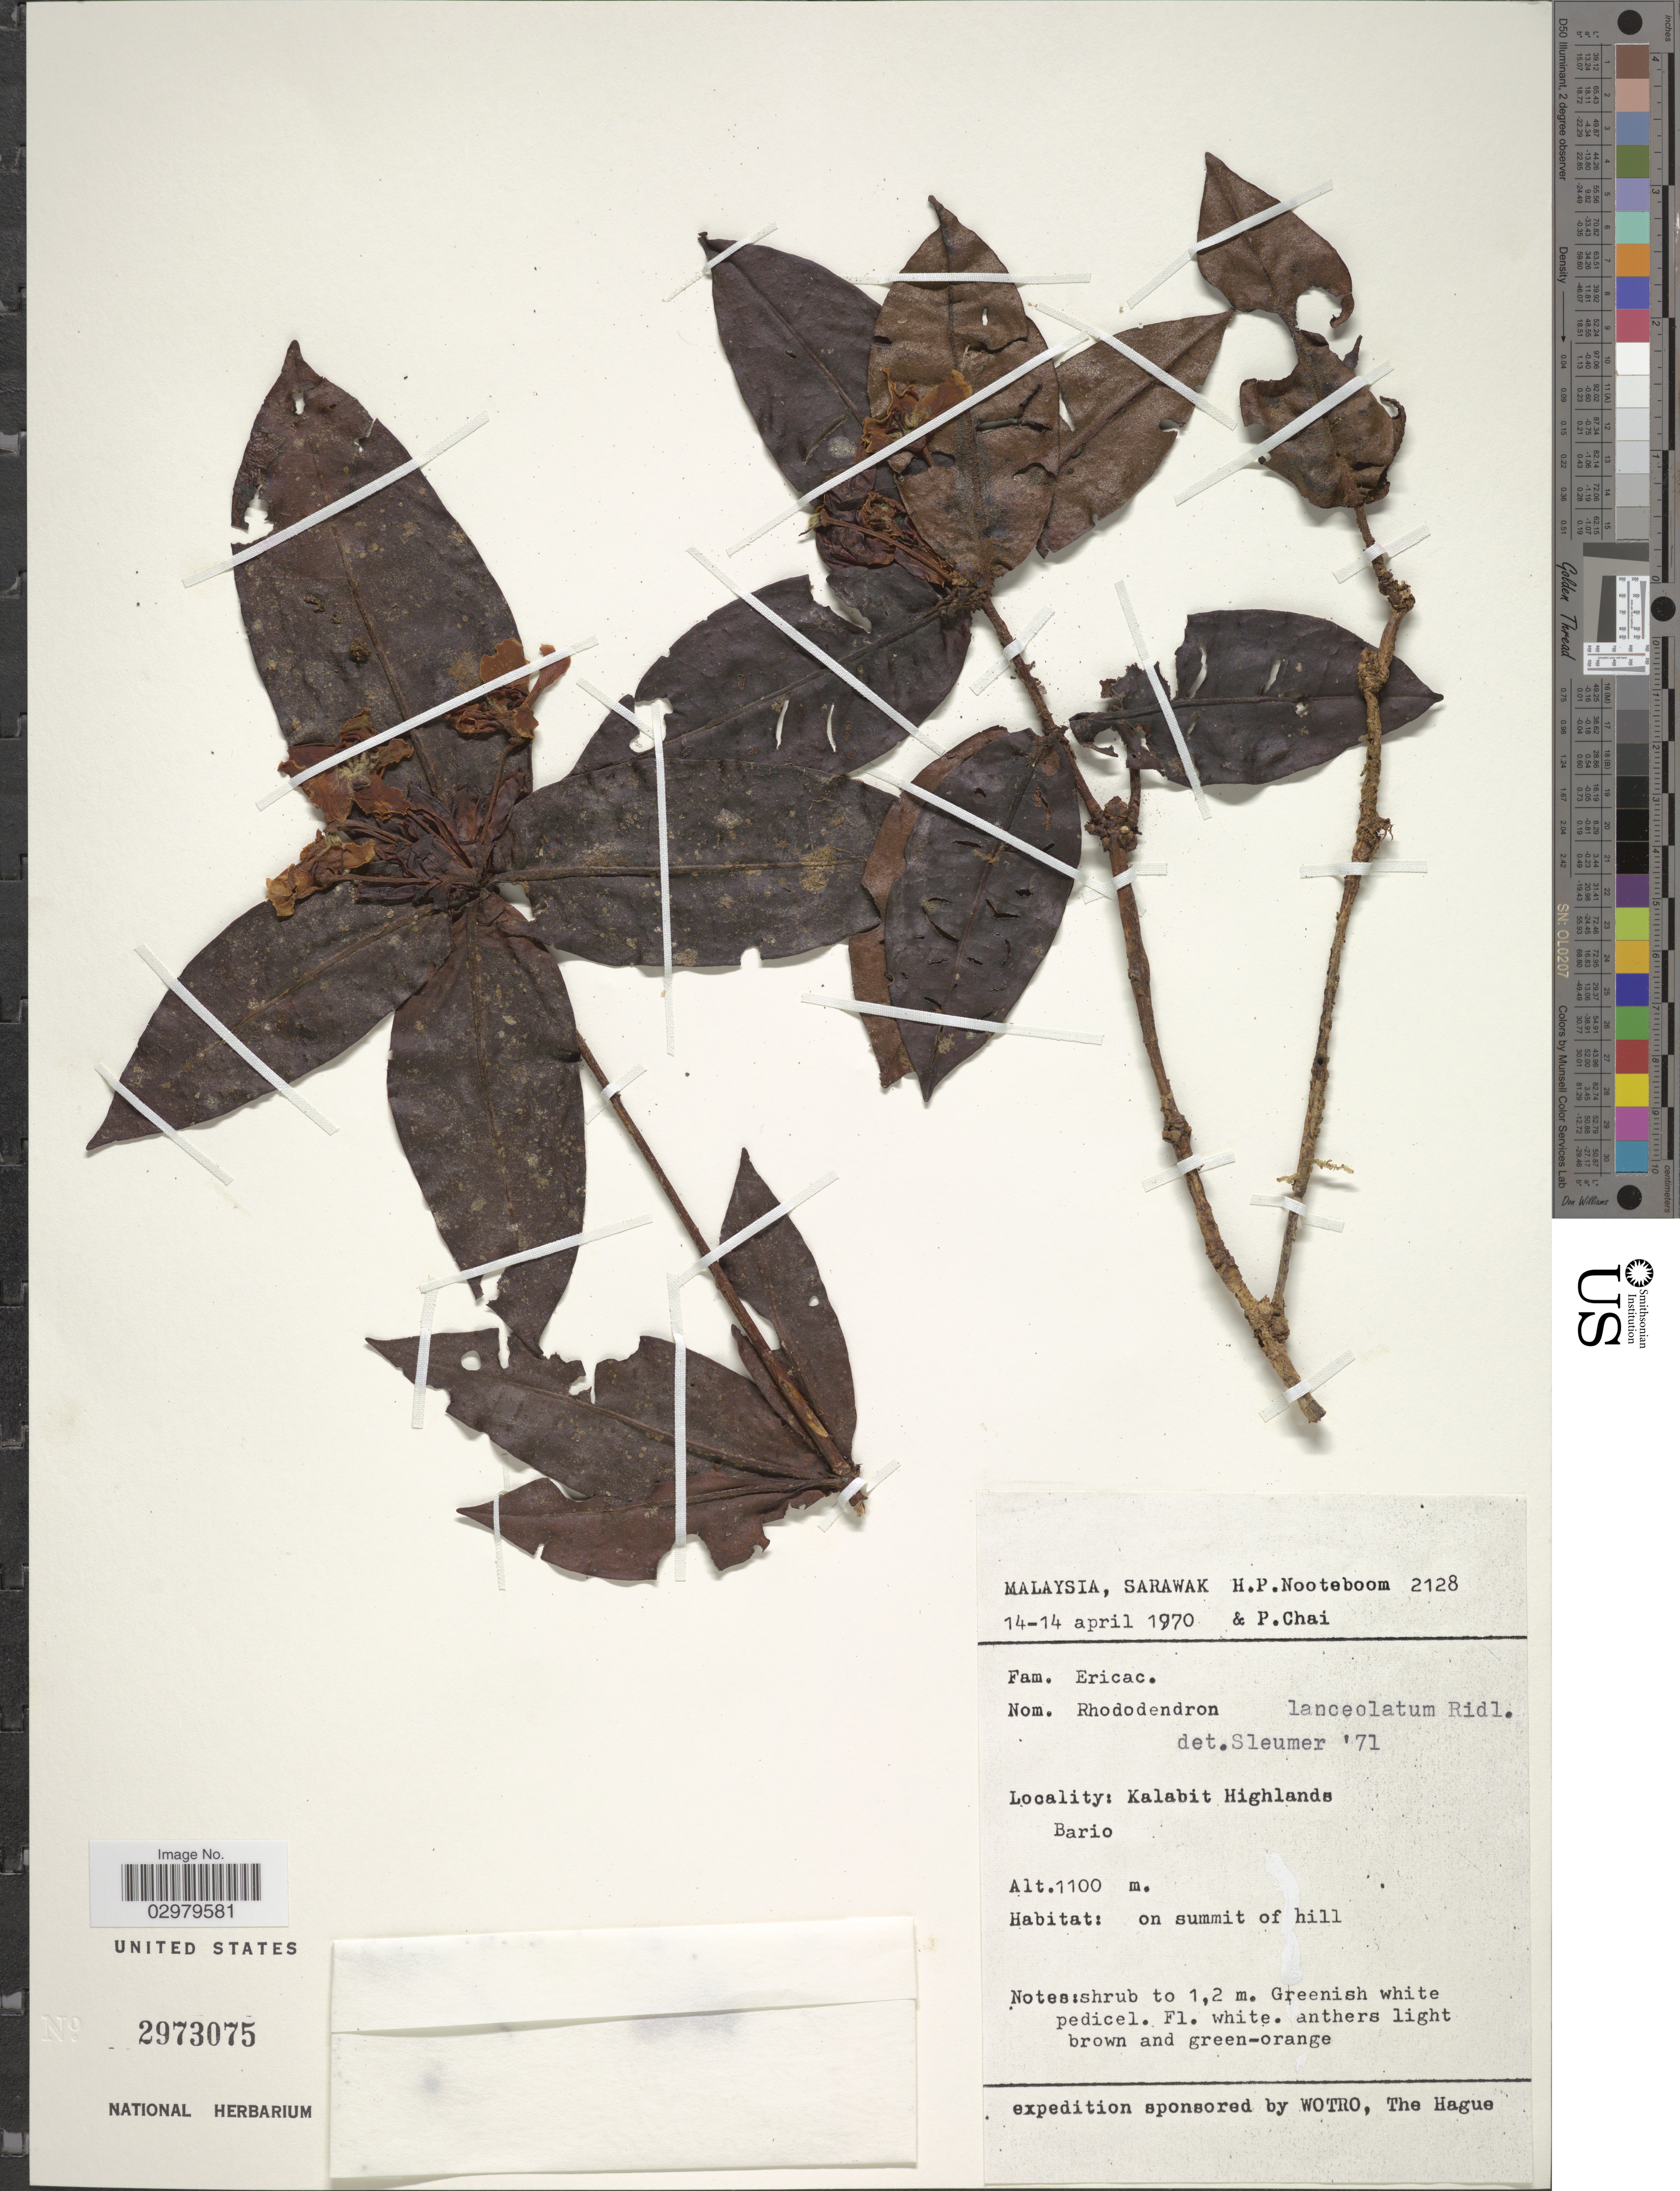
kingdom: Plantae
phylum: Tracheophyta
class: Magnoliopsida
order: Ericales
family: Ericaceae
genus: Rhododendron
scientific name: Rhododendron lanceolatum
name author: Ridl.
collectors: H. P. Nooteboom & P. Chai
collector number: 2128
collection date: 1970-04-14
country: Malaysia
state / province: Sarawak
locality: Kalabit Highlands. Bario.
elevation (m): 1100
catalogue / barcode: US 2973075